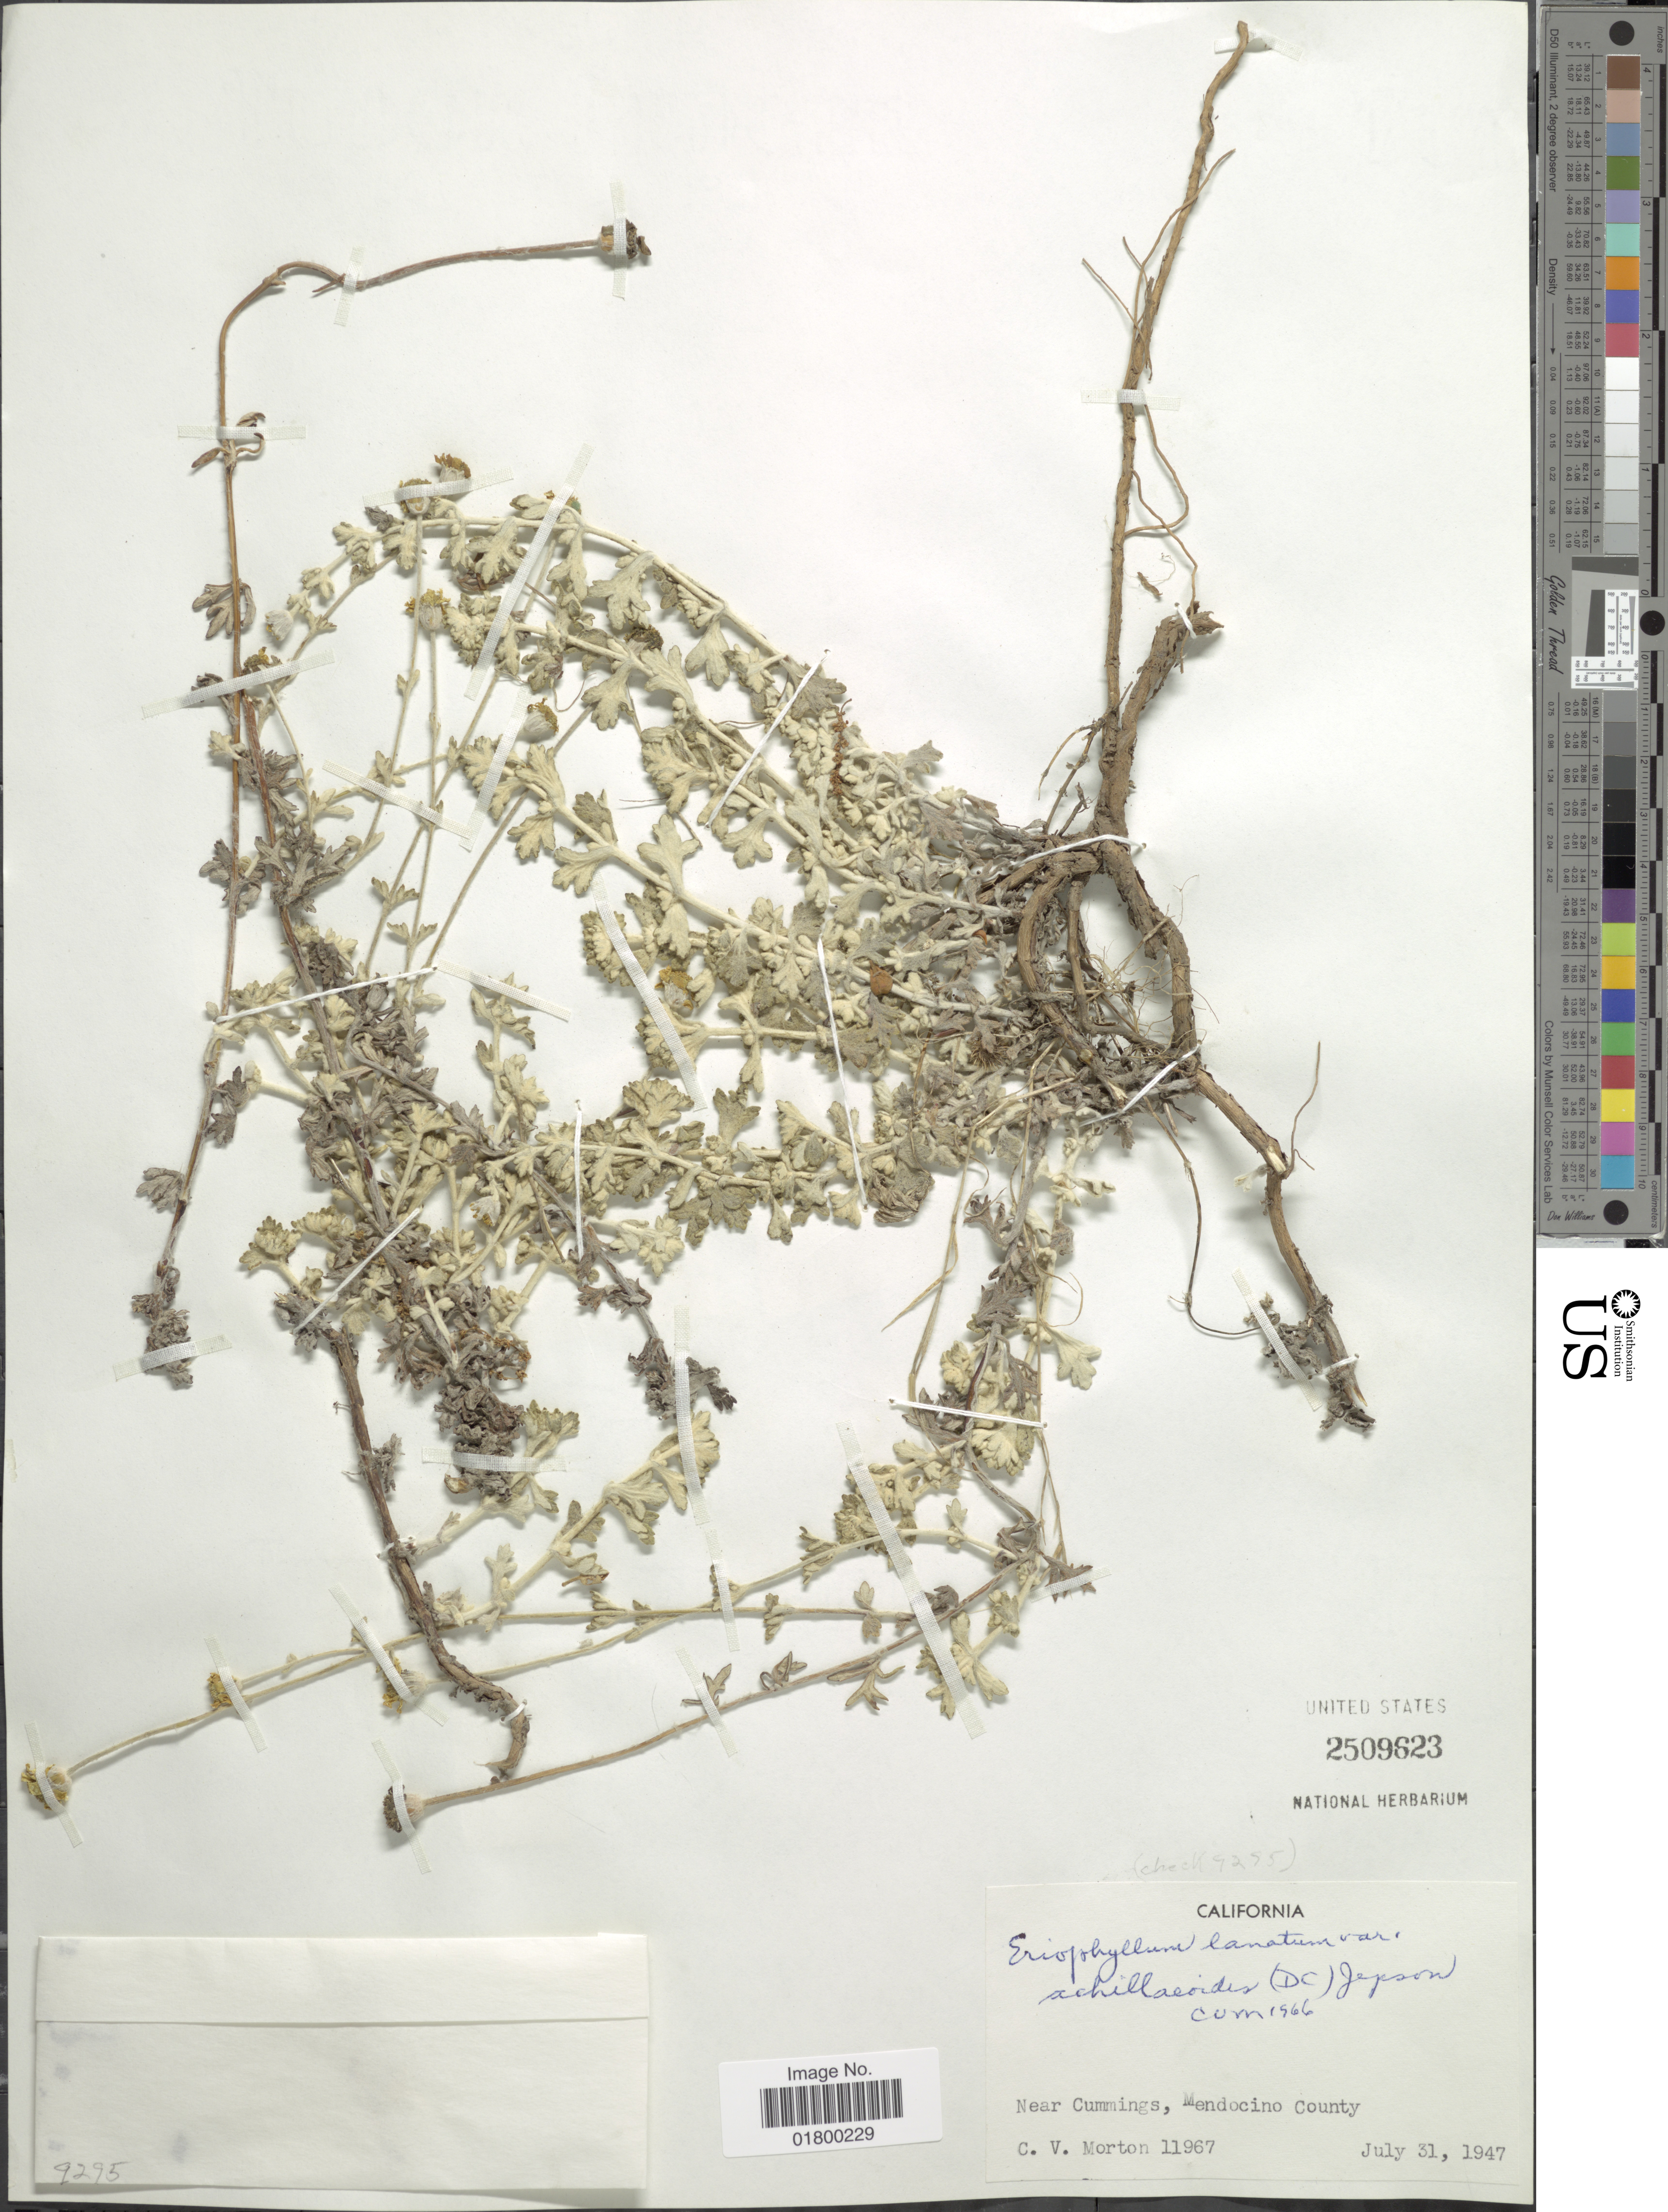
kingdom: Plantae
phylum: Tracheophyta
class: Magnoliopsida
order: Asterales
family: Asteraceae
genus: Eriophyllum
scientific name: Eriophyllum lanatum var. achillioides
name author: (DC.) Jeps.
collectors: C. V. Morton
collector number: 11967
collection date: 1947-07-31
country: United States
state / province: California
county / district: Mendocino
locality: Near Cummings, Mendocino County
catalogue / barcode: US 2509623